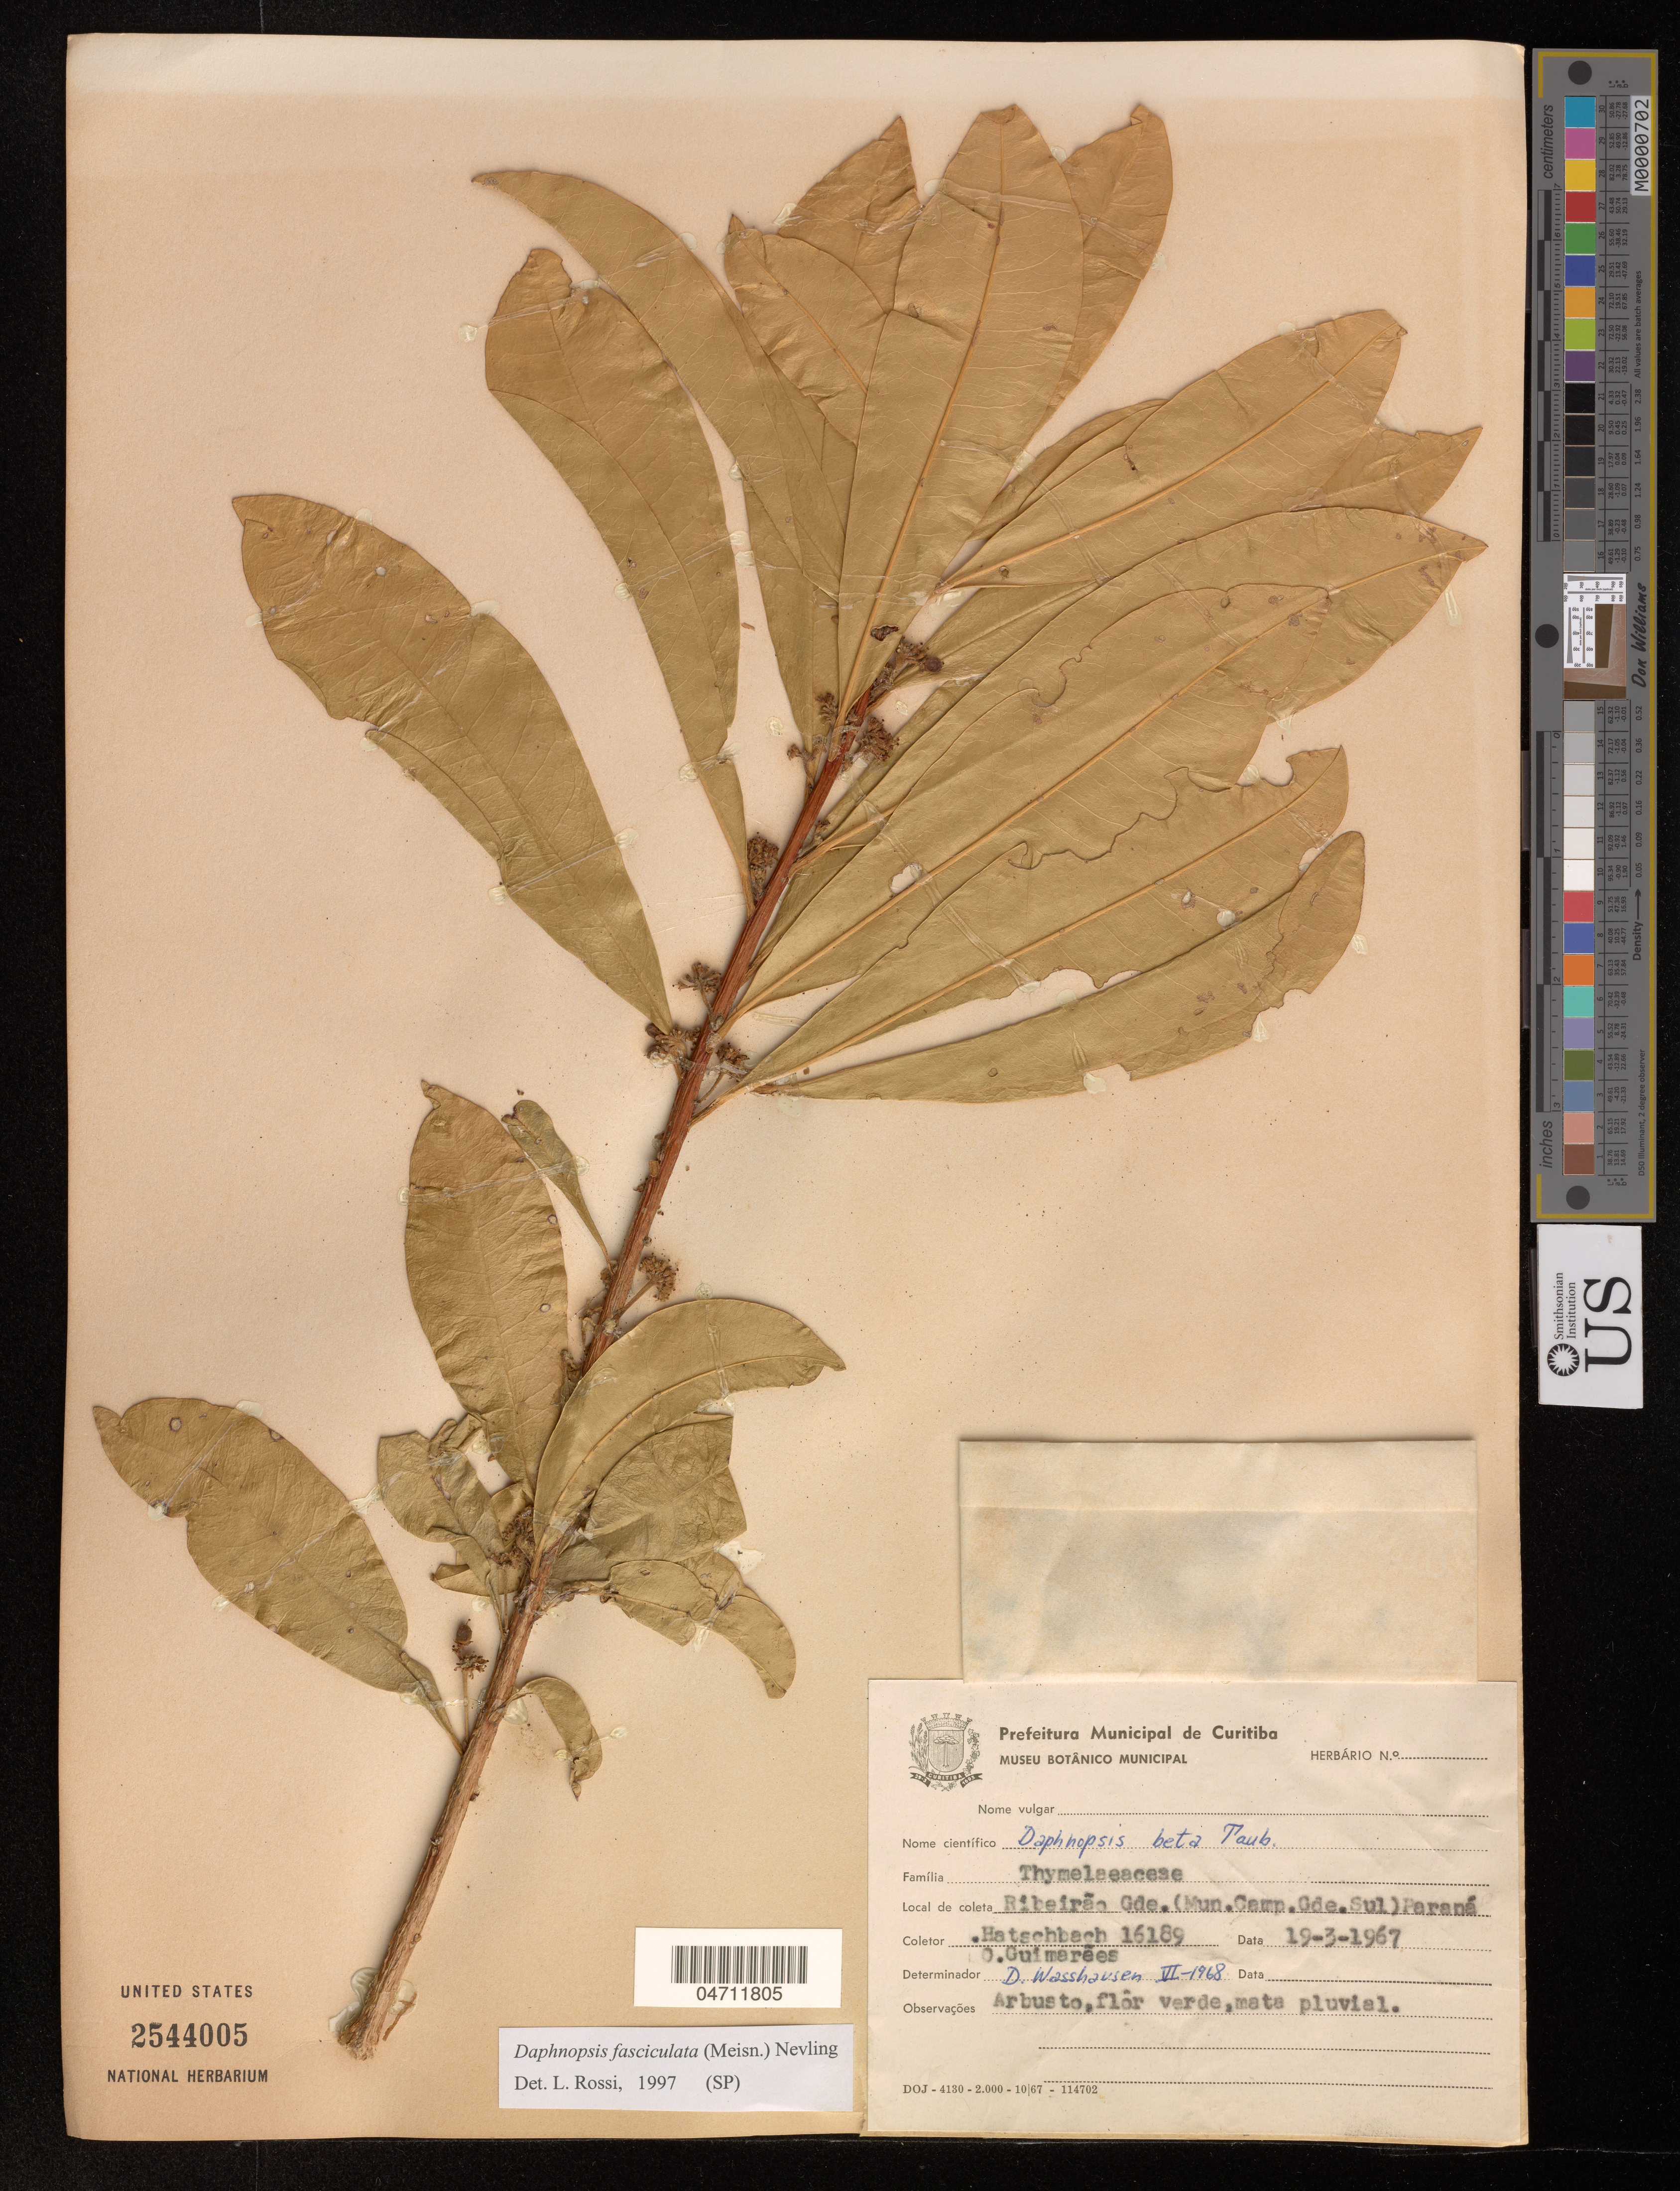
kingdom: Plantae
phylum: Tracheophyta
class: Magnoliopsida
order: Malvales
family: Thymelaeaceae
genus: Daphnopsis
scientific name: Daphnopsis fasciculata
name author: (R. Meissn.) Nevl.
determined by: Rossi, L.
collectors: G. Hatschbach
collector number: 16189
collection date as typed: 19 Mar 1967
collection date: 1967-03-19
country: Brazil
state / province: Paraná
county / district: Campina Grande do Sul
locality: Ribeirao Grande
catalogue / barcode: US 2544005